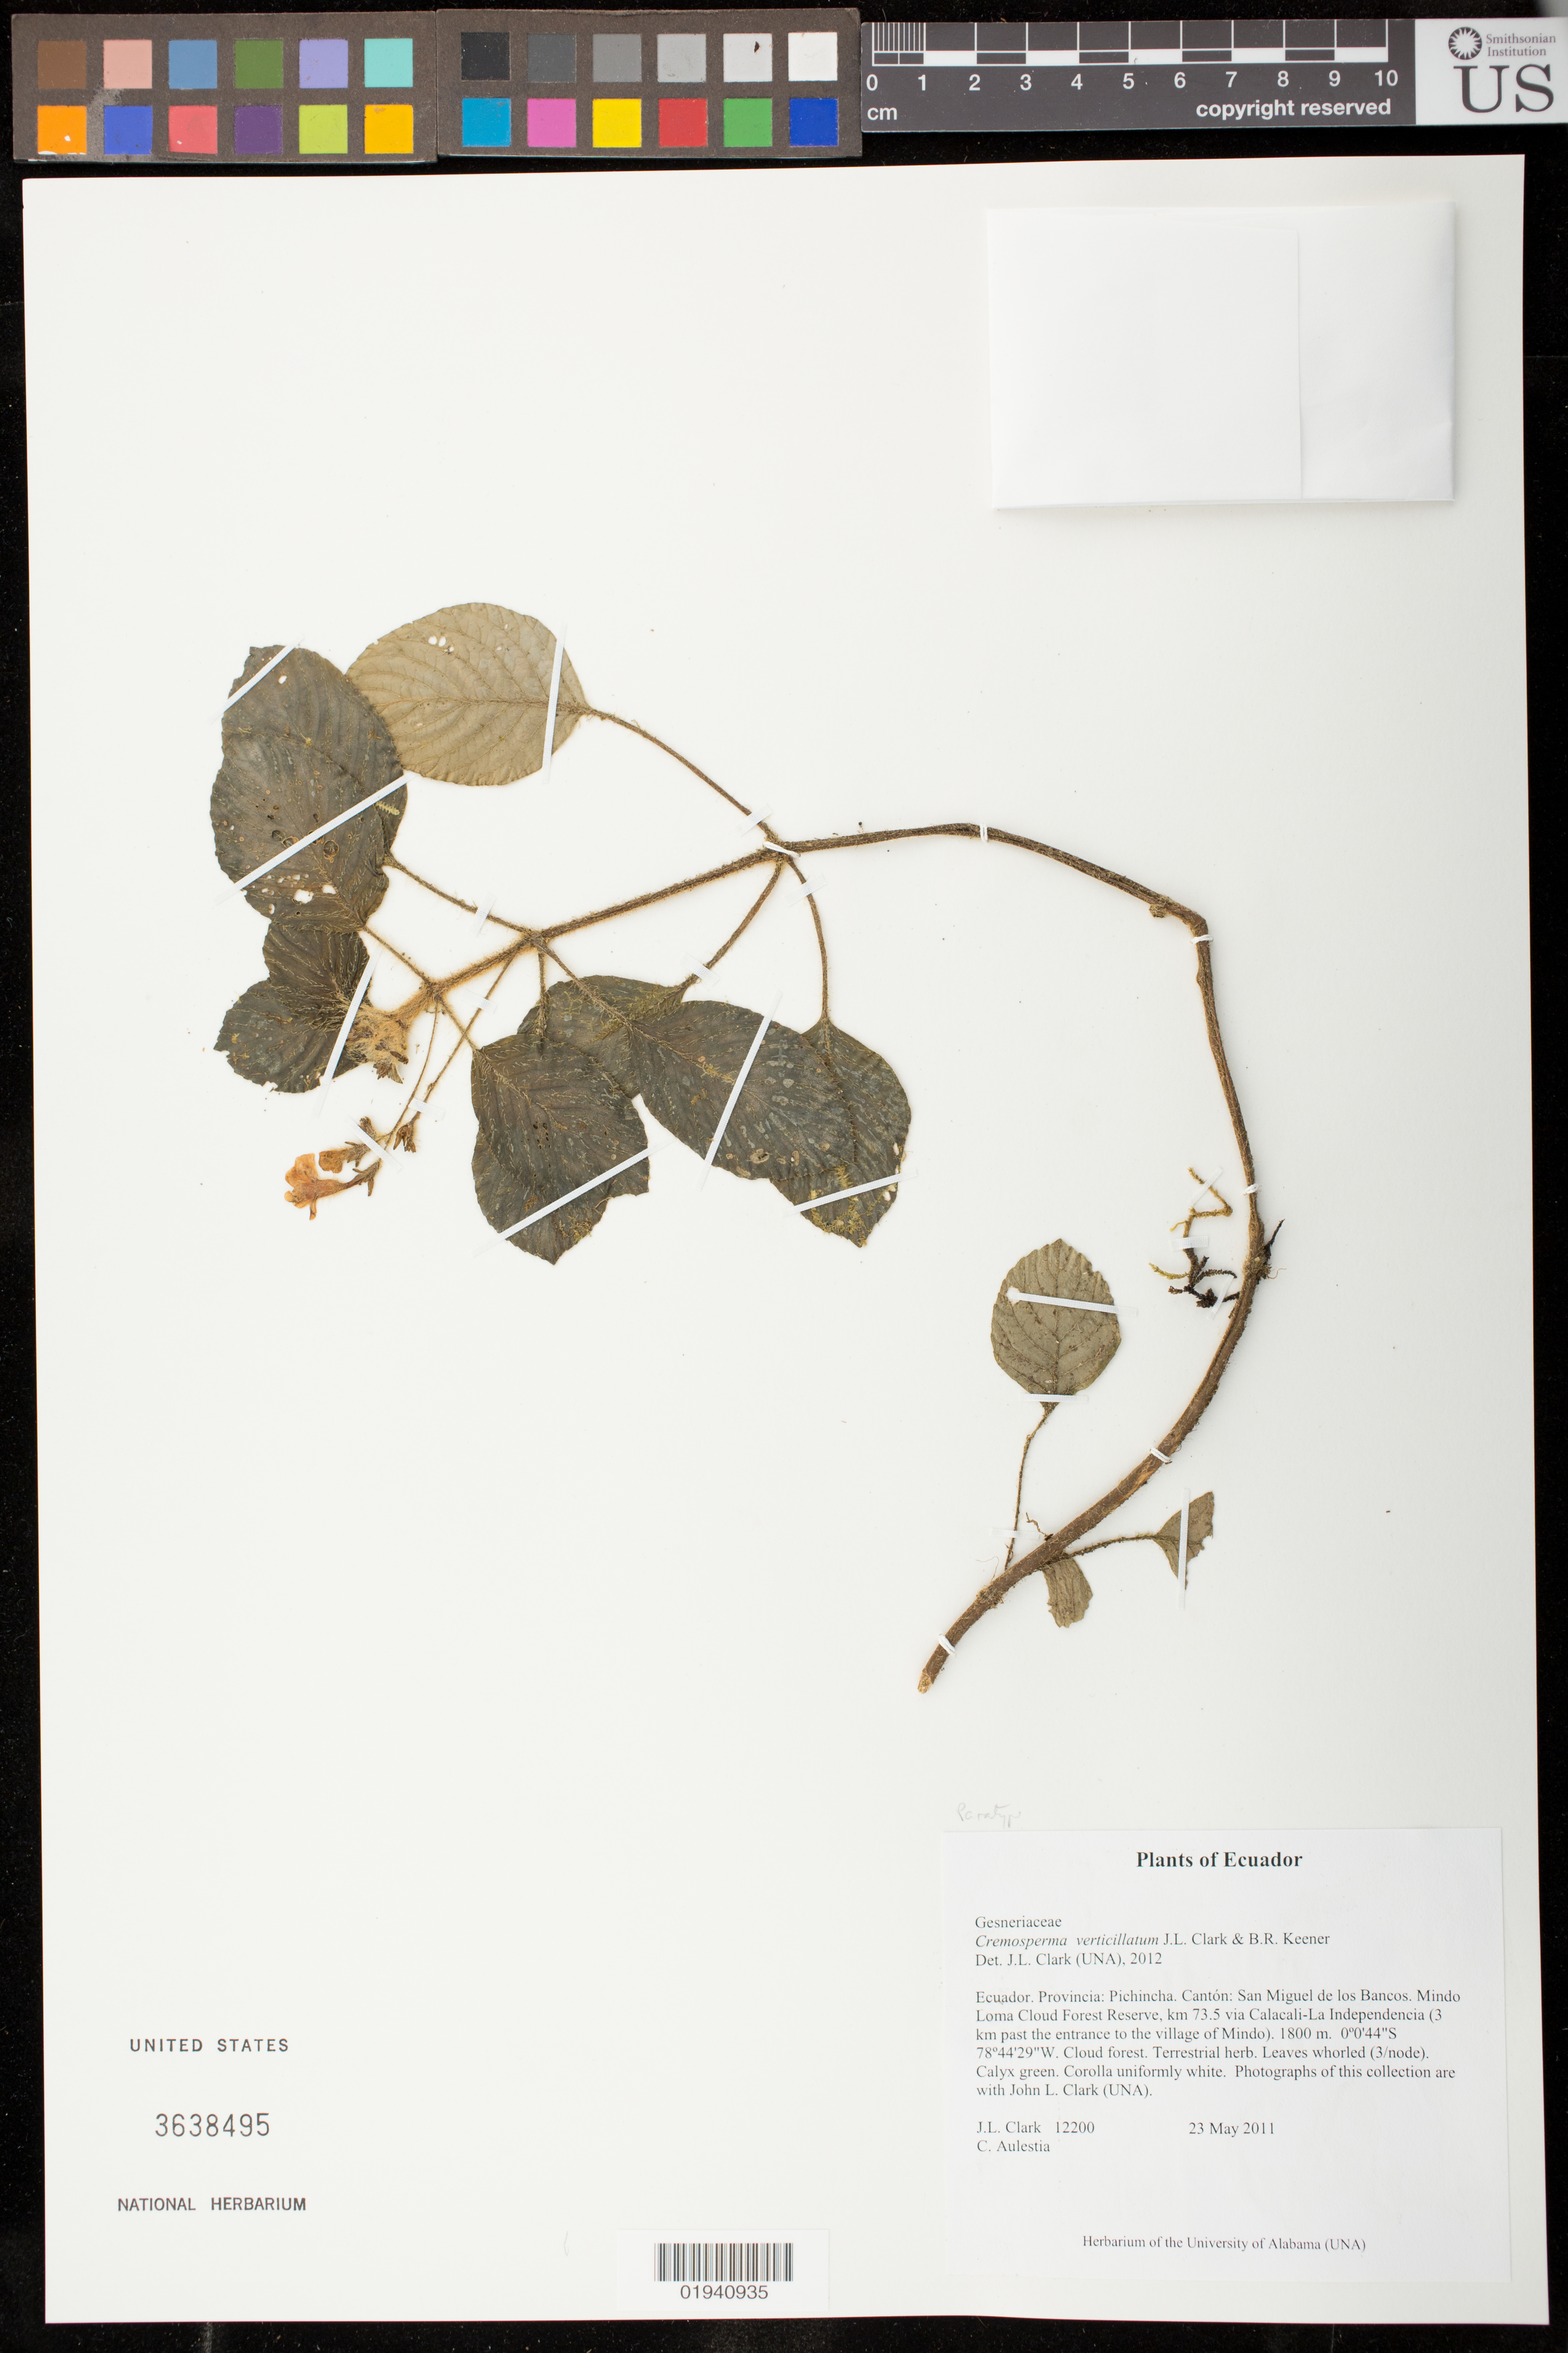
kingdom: Plantae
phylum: Tracheophyta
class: Magnoliopsida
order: Lamiales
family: Gesneriaceae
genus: Cremosperma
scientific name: Cremosperma verticillatum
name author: J.L. Clark & B.R. Keener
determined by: Clark, J. L., (SEL), The Marie Selby Botanical Garden (UNITED STATES)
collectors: J. L. Clark & C. Aulestia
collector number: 12200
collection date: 2011-05-23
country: Ecuador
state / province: Pichincha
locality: Canton: San Miguel de los Bancos. Mindo Loma Cloud Forest Reserve, km 73.5 via Calacali-La Independencia (3 km past the entrance to the village of Mindo).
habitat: Cloud forest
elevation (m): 1800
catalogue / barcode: US 3638495